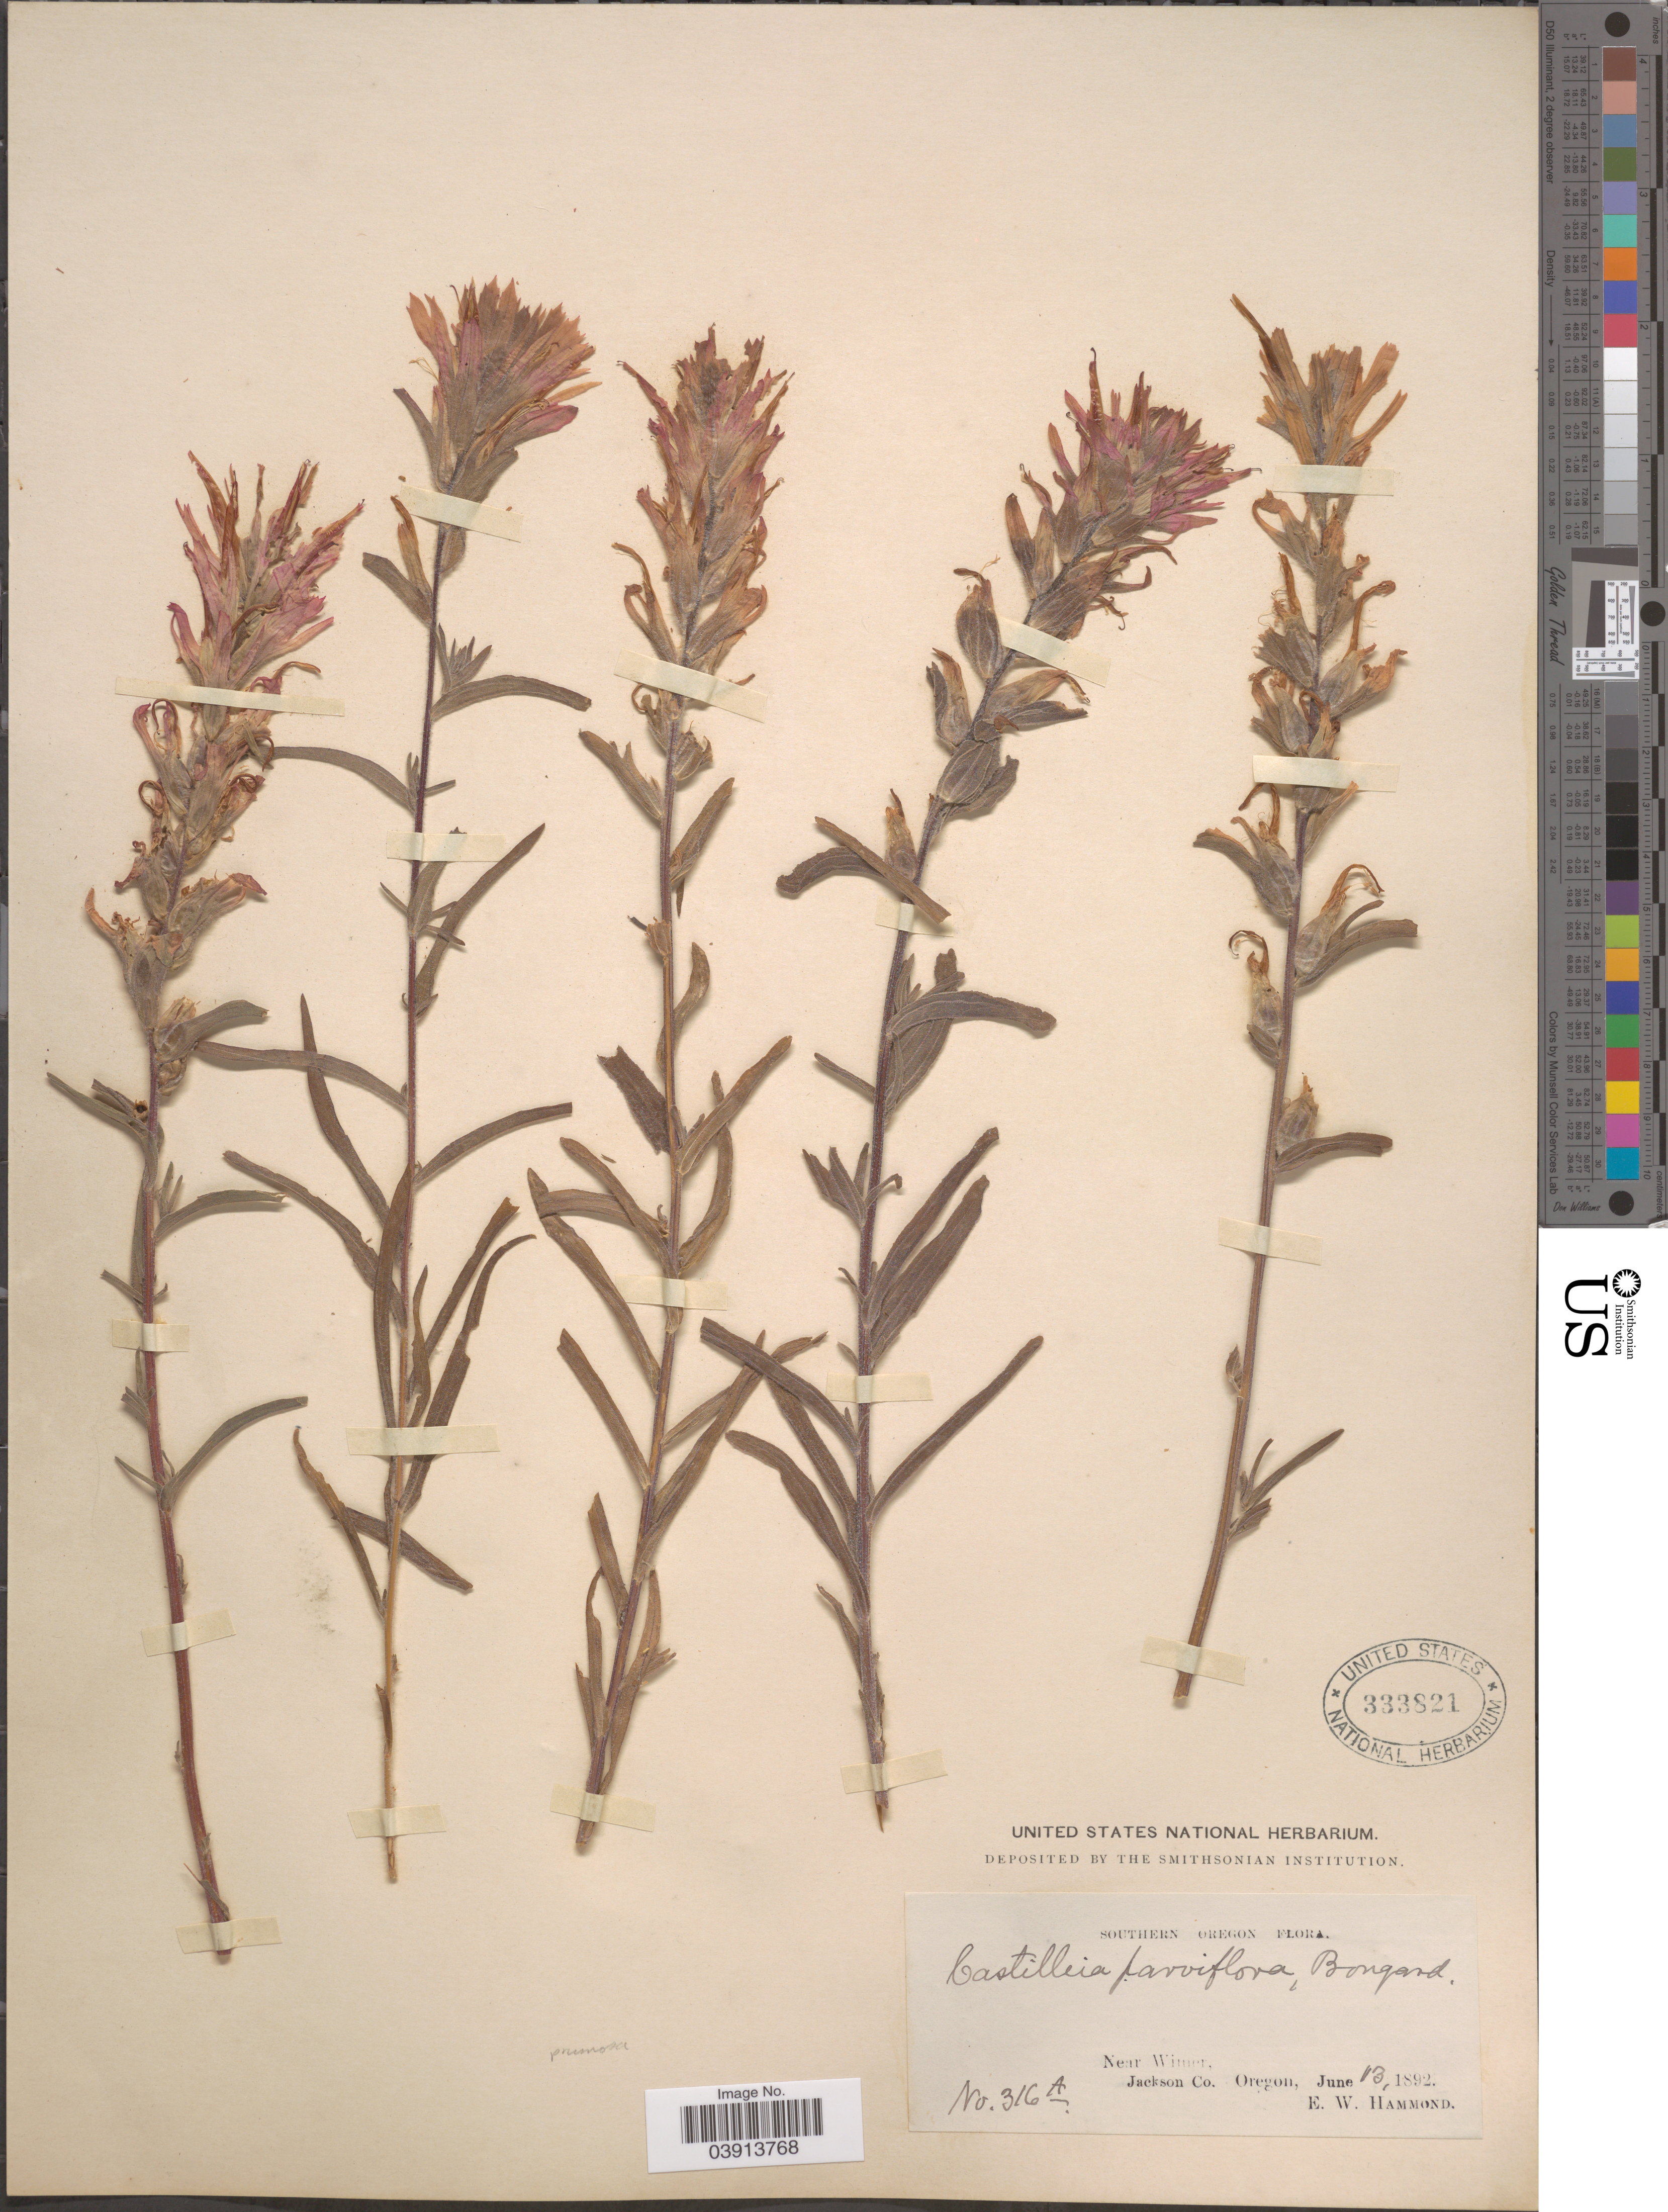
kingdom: Plantae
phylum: Tracheophyta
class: Magnoliopsida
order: Lamiales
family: Orobanchaceae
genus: Castilleja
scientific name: Castilleja pruinosa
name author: Fernald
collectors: E. Hammond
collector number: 316A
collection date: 1892-06-13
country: United States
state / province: Oregon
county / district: Jackson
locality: Southern Oregon. Near Wimer, Jackson Co.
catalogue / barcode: US 333821